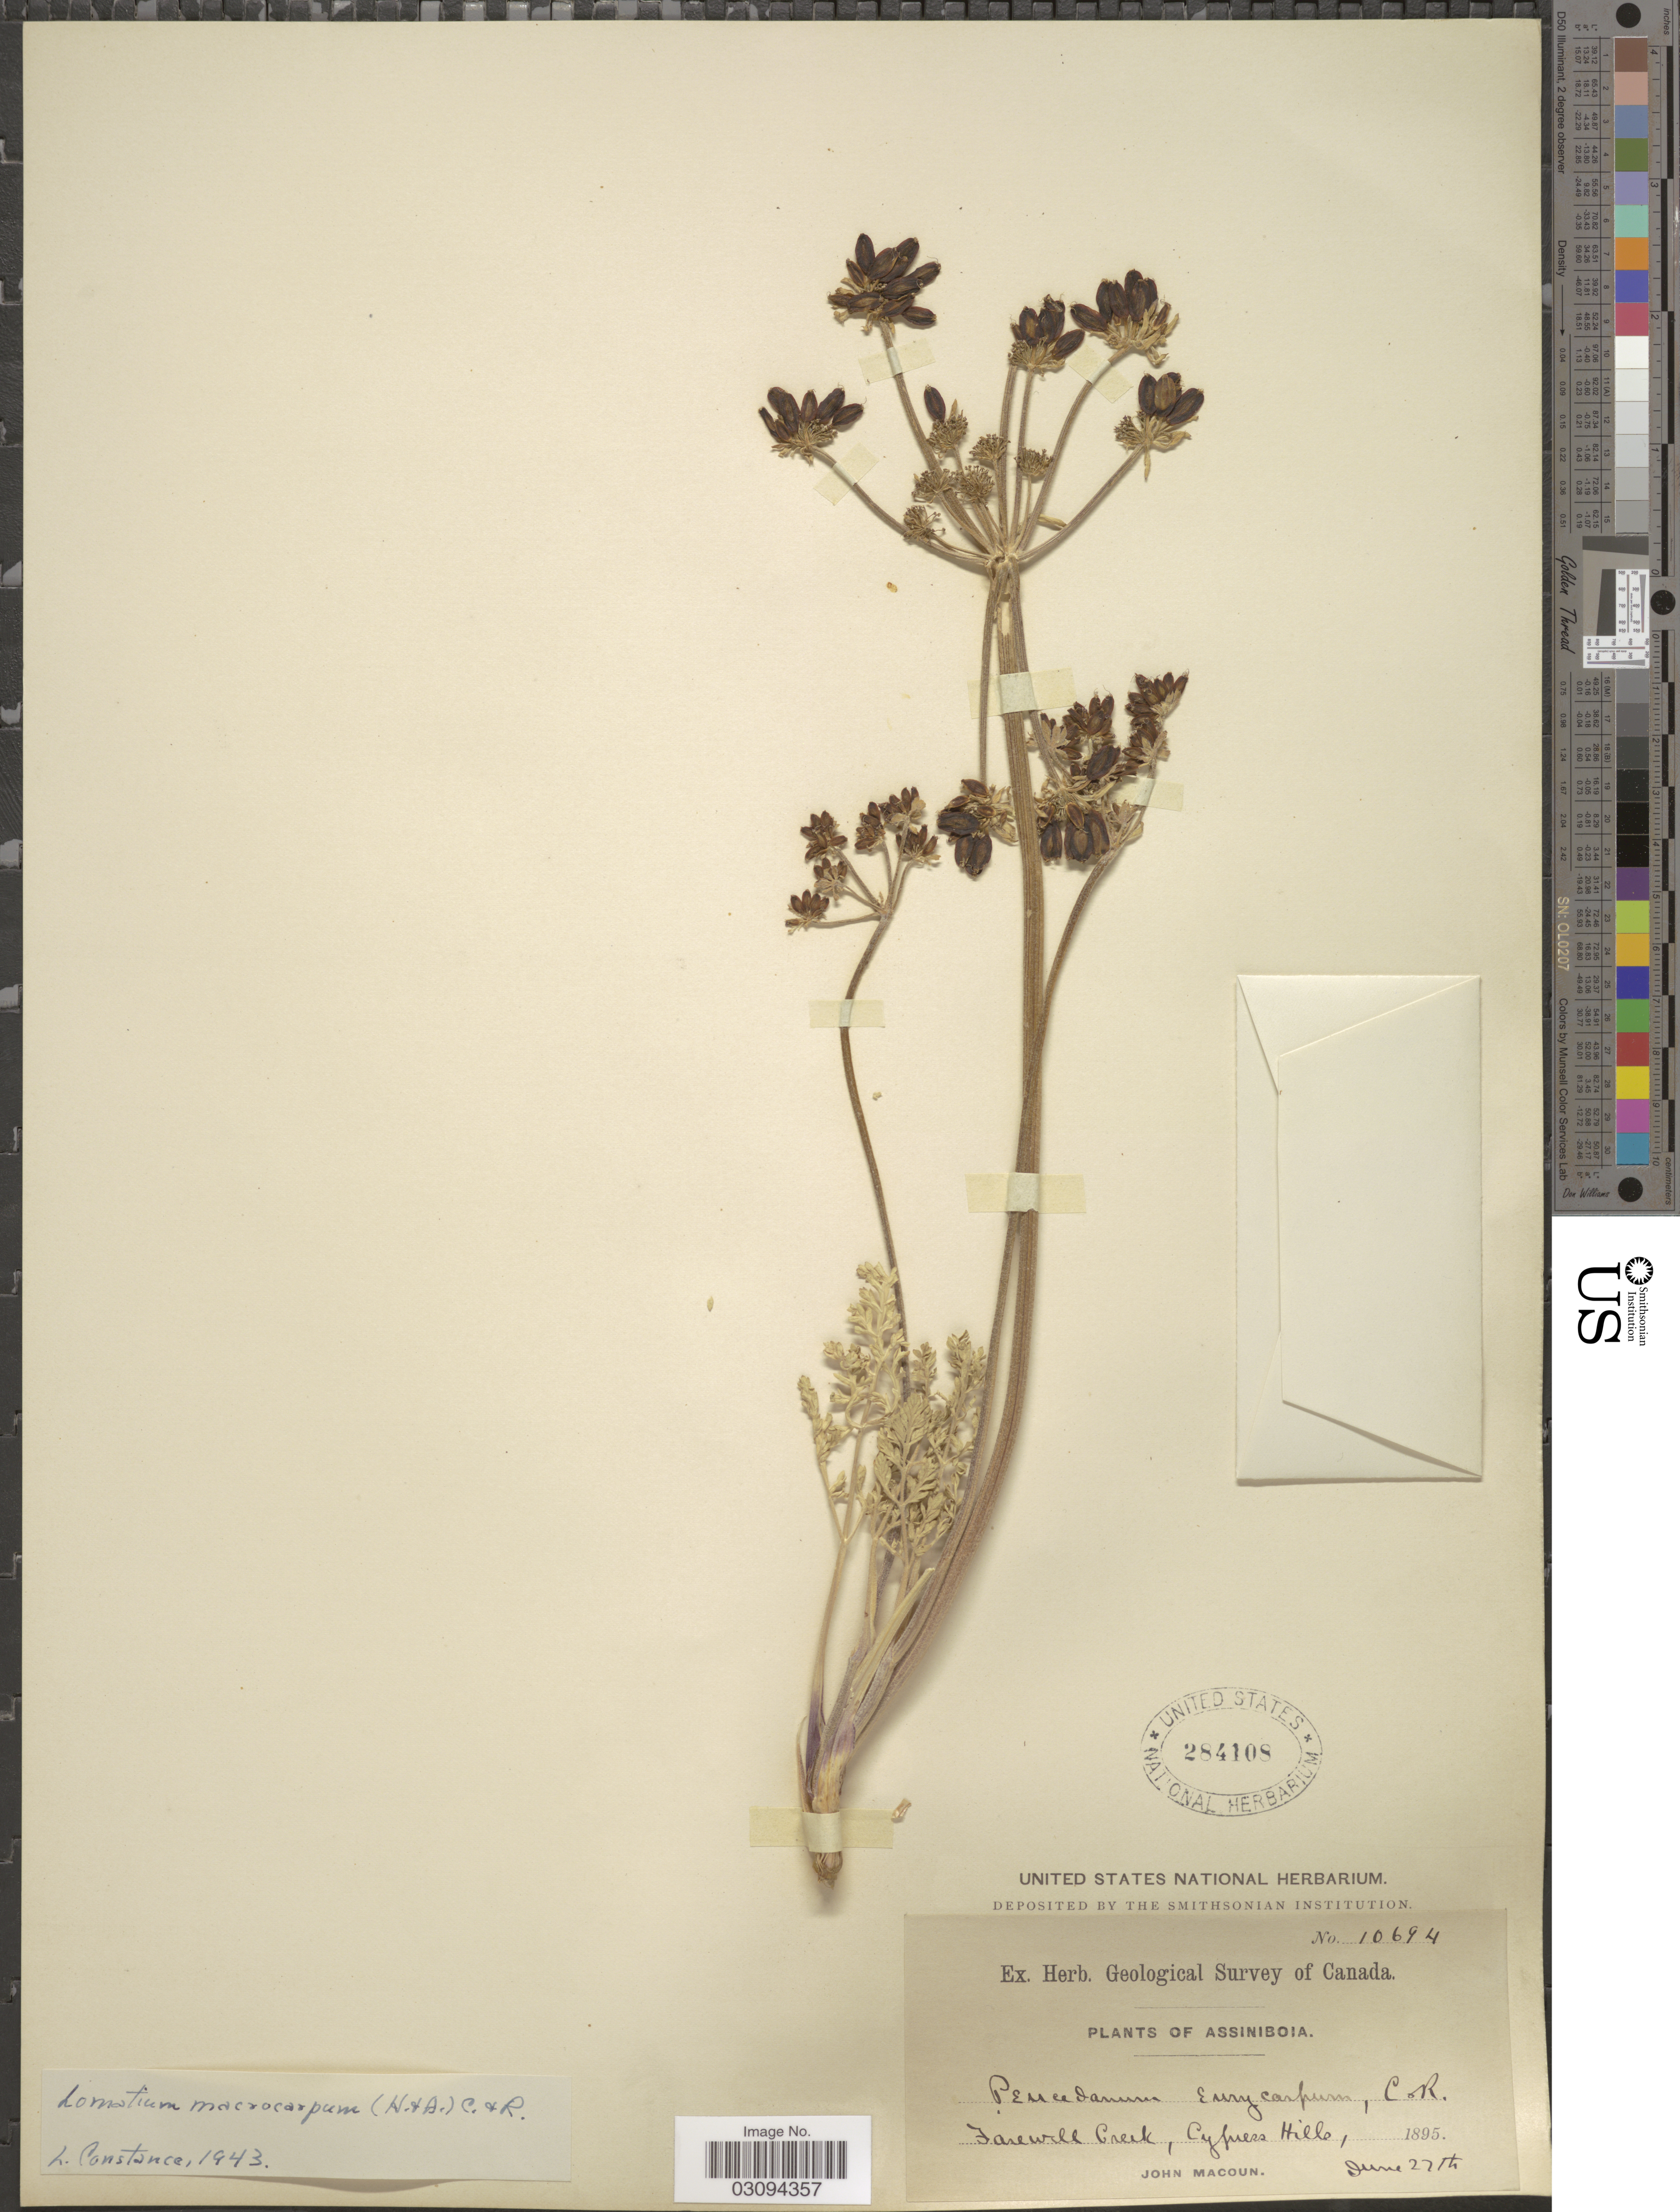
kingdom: Plantae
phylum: Tracheophyta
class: Magnoliopsida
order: Apiales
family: Apiaceae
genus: Lomatium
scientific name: Lomatium macrocarpum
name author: (Hook. et al.) J.M. Coult. & Rose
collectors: J. Macoun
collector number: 10694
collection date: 1895-06-27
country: Canada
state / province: Saskatchewan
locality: Assiniboia. Farewell Creek, Cypress Hills.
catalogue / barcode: US 284108